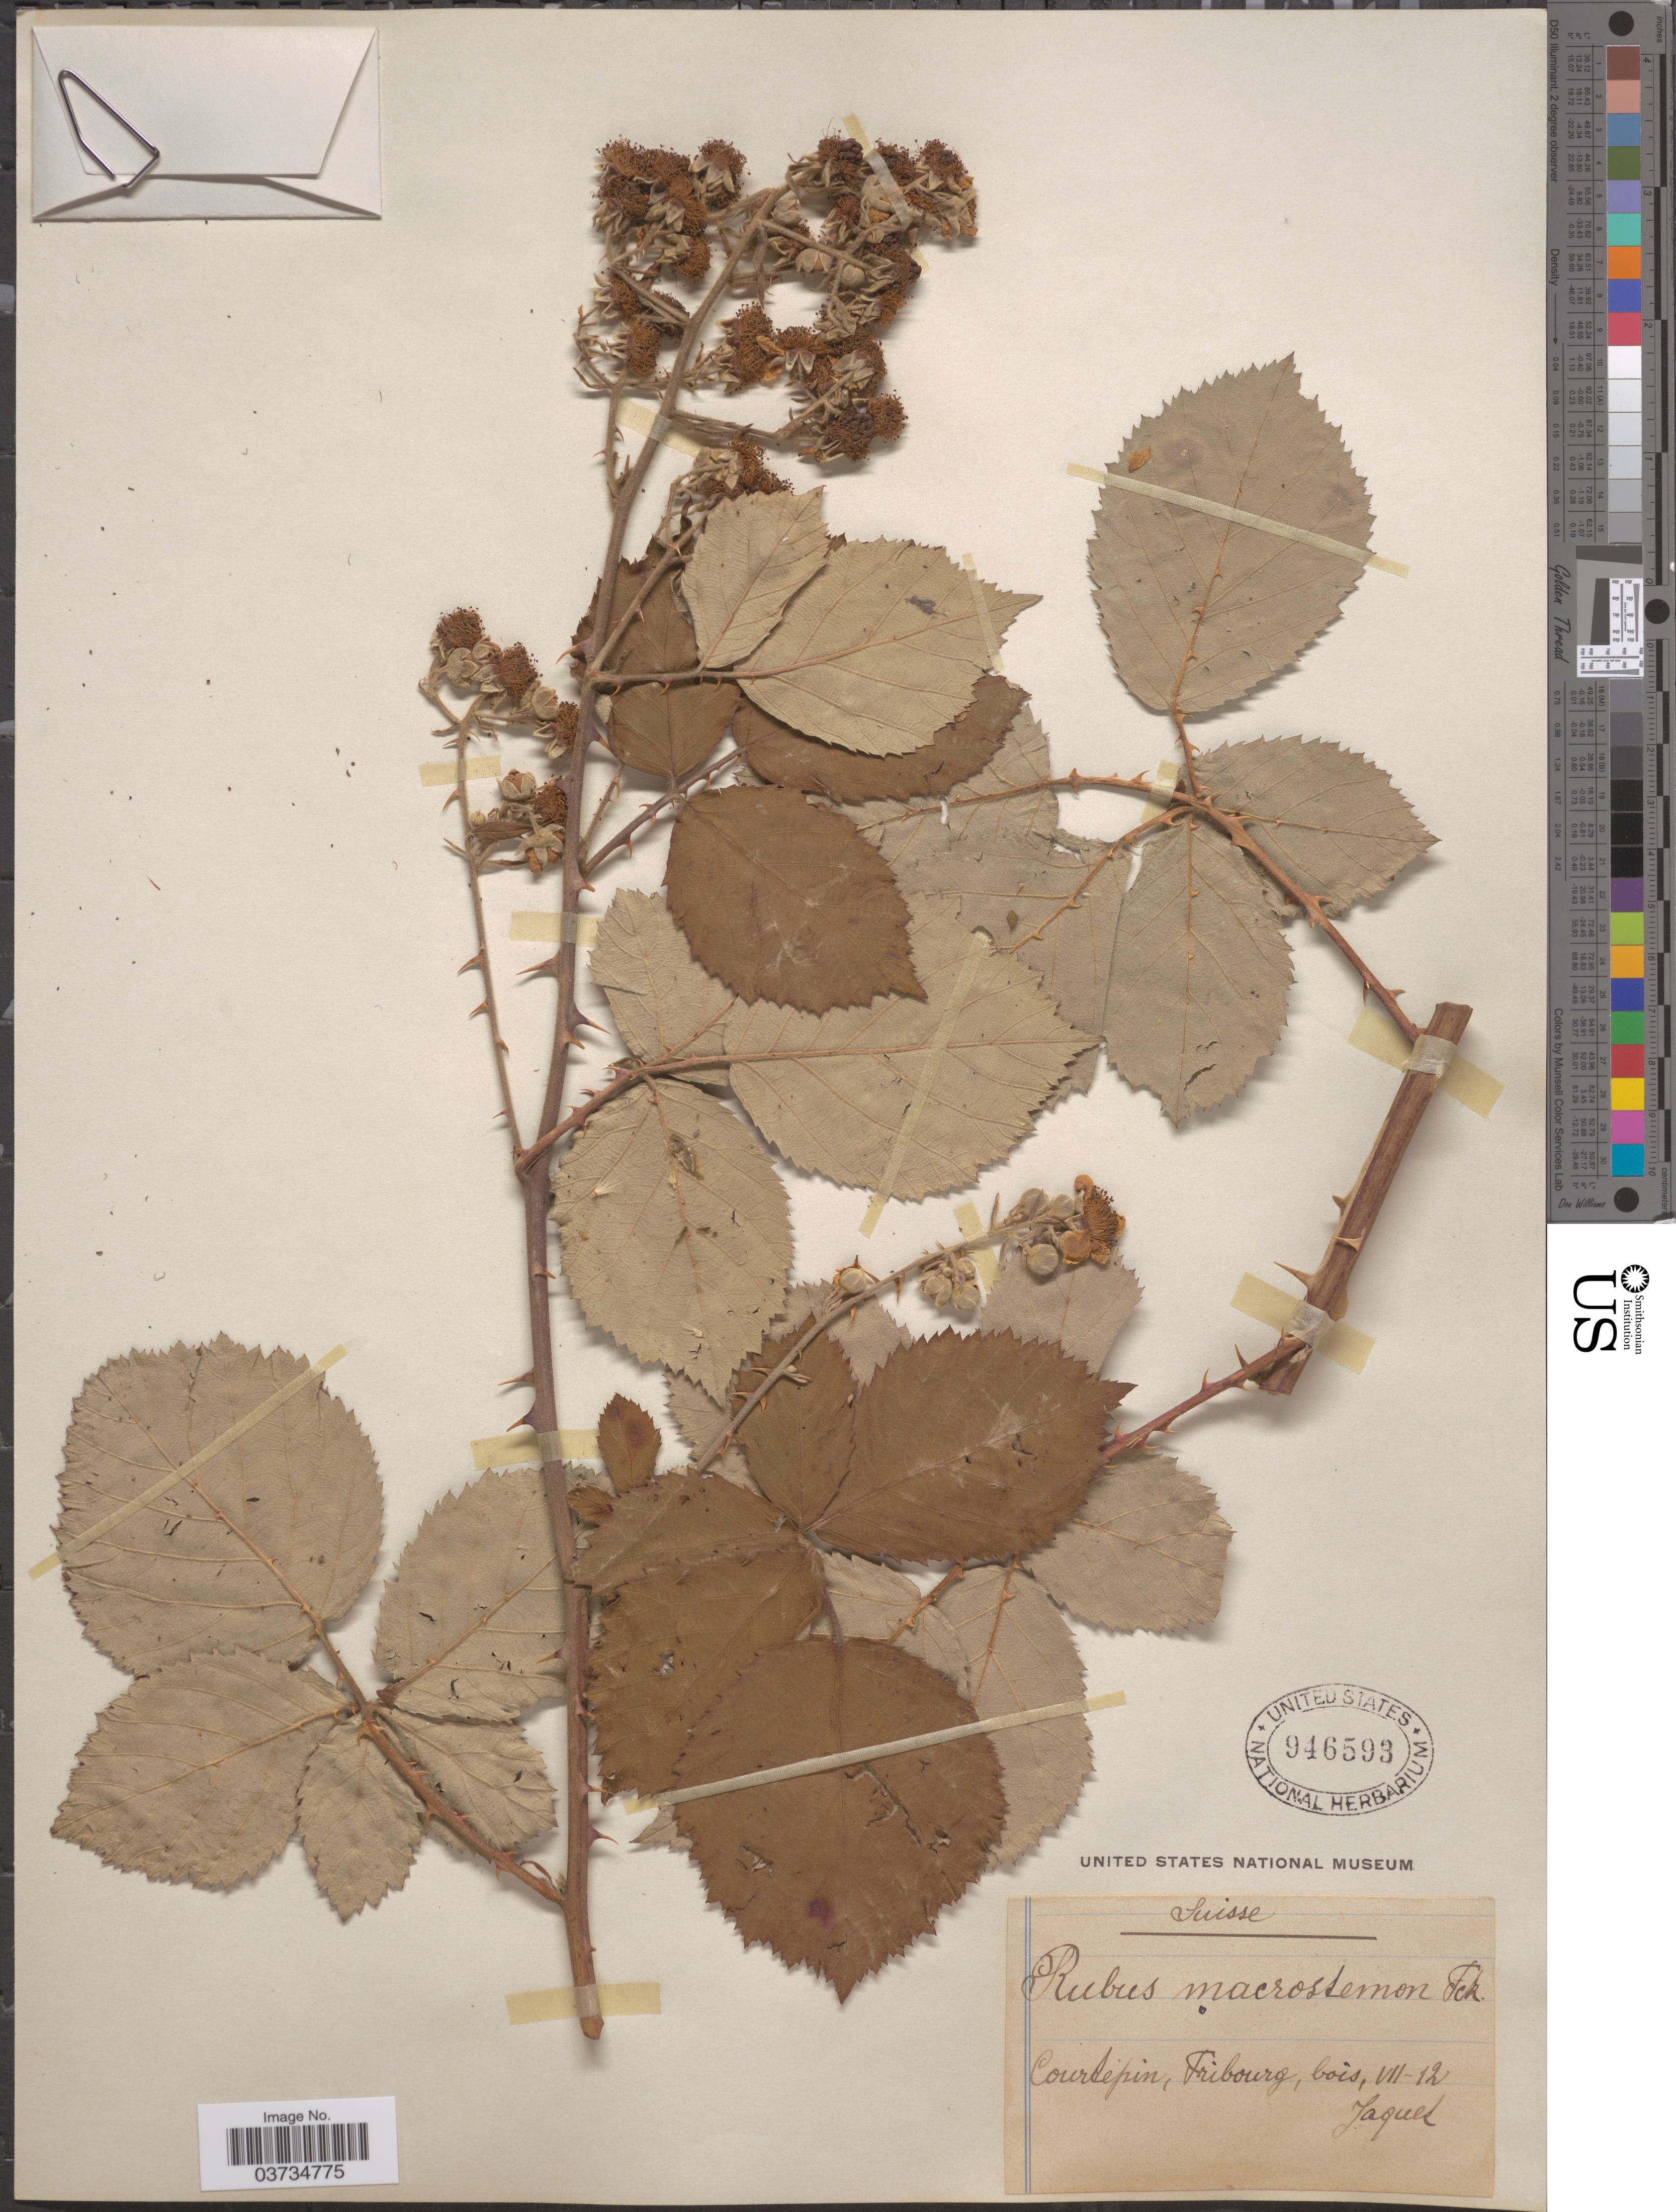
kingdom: Plantae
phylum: Tracheophyta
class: Magnoliopsida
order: Rosales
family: Rosaceae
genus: Rubus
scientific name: Rubus macrostemon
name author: Focke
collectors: -. Jaquet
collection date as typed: Transcribed d/m/y: /7/12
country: Switzerland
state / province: Fribourg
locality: Suisse. Courtepin.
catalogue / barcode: US 946593